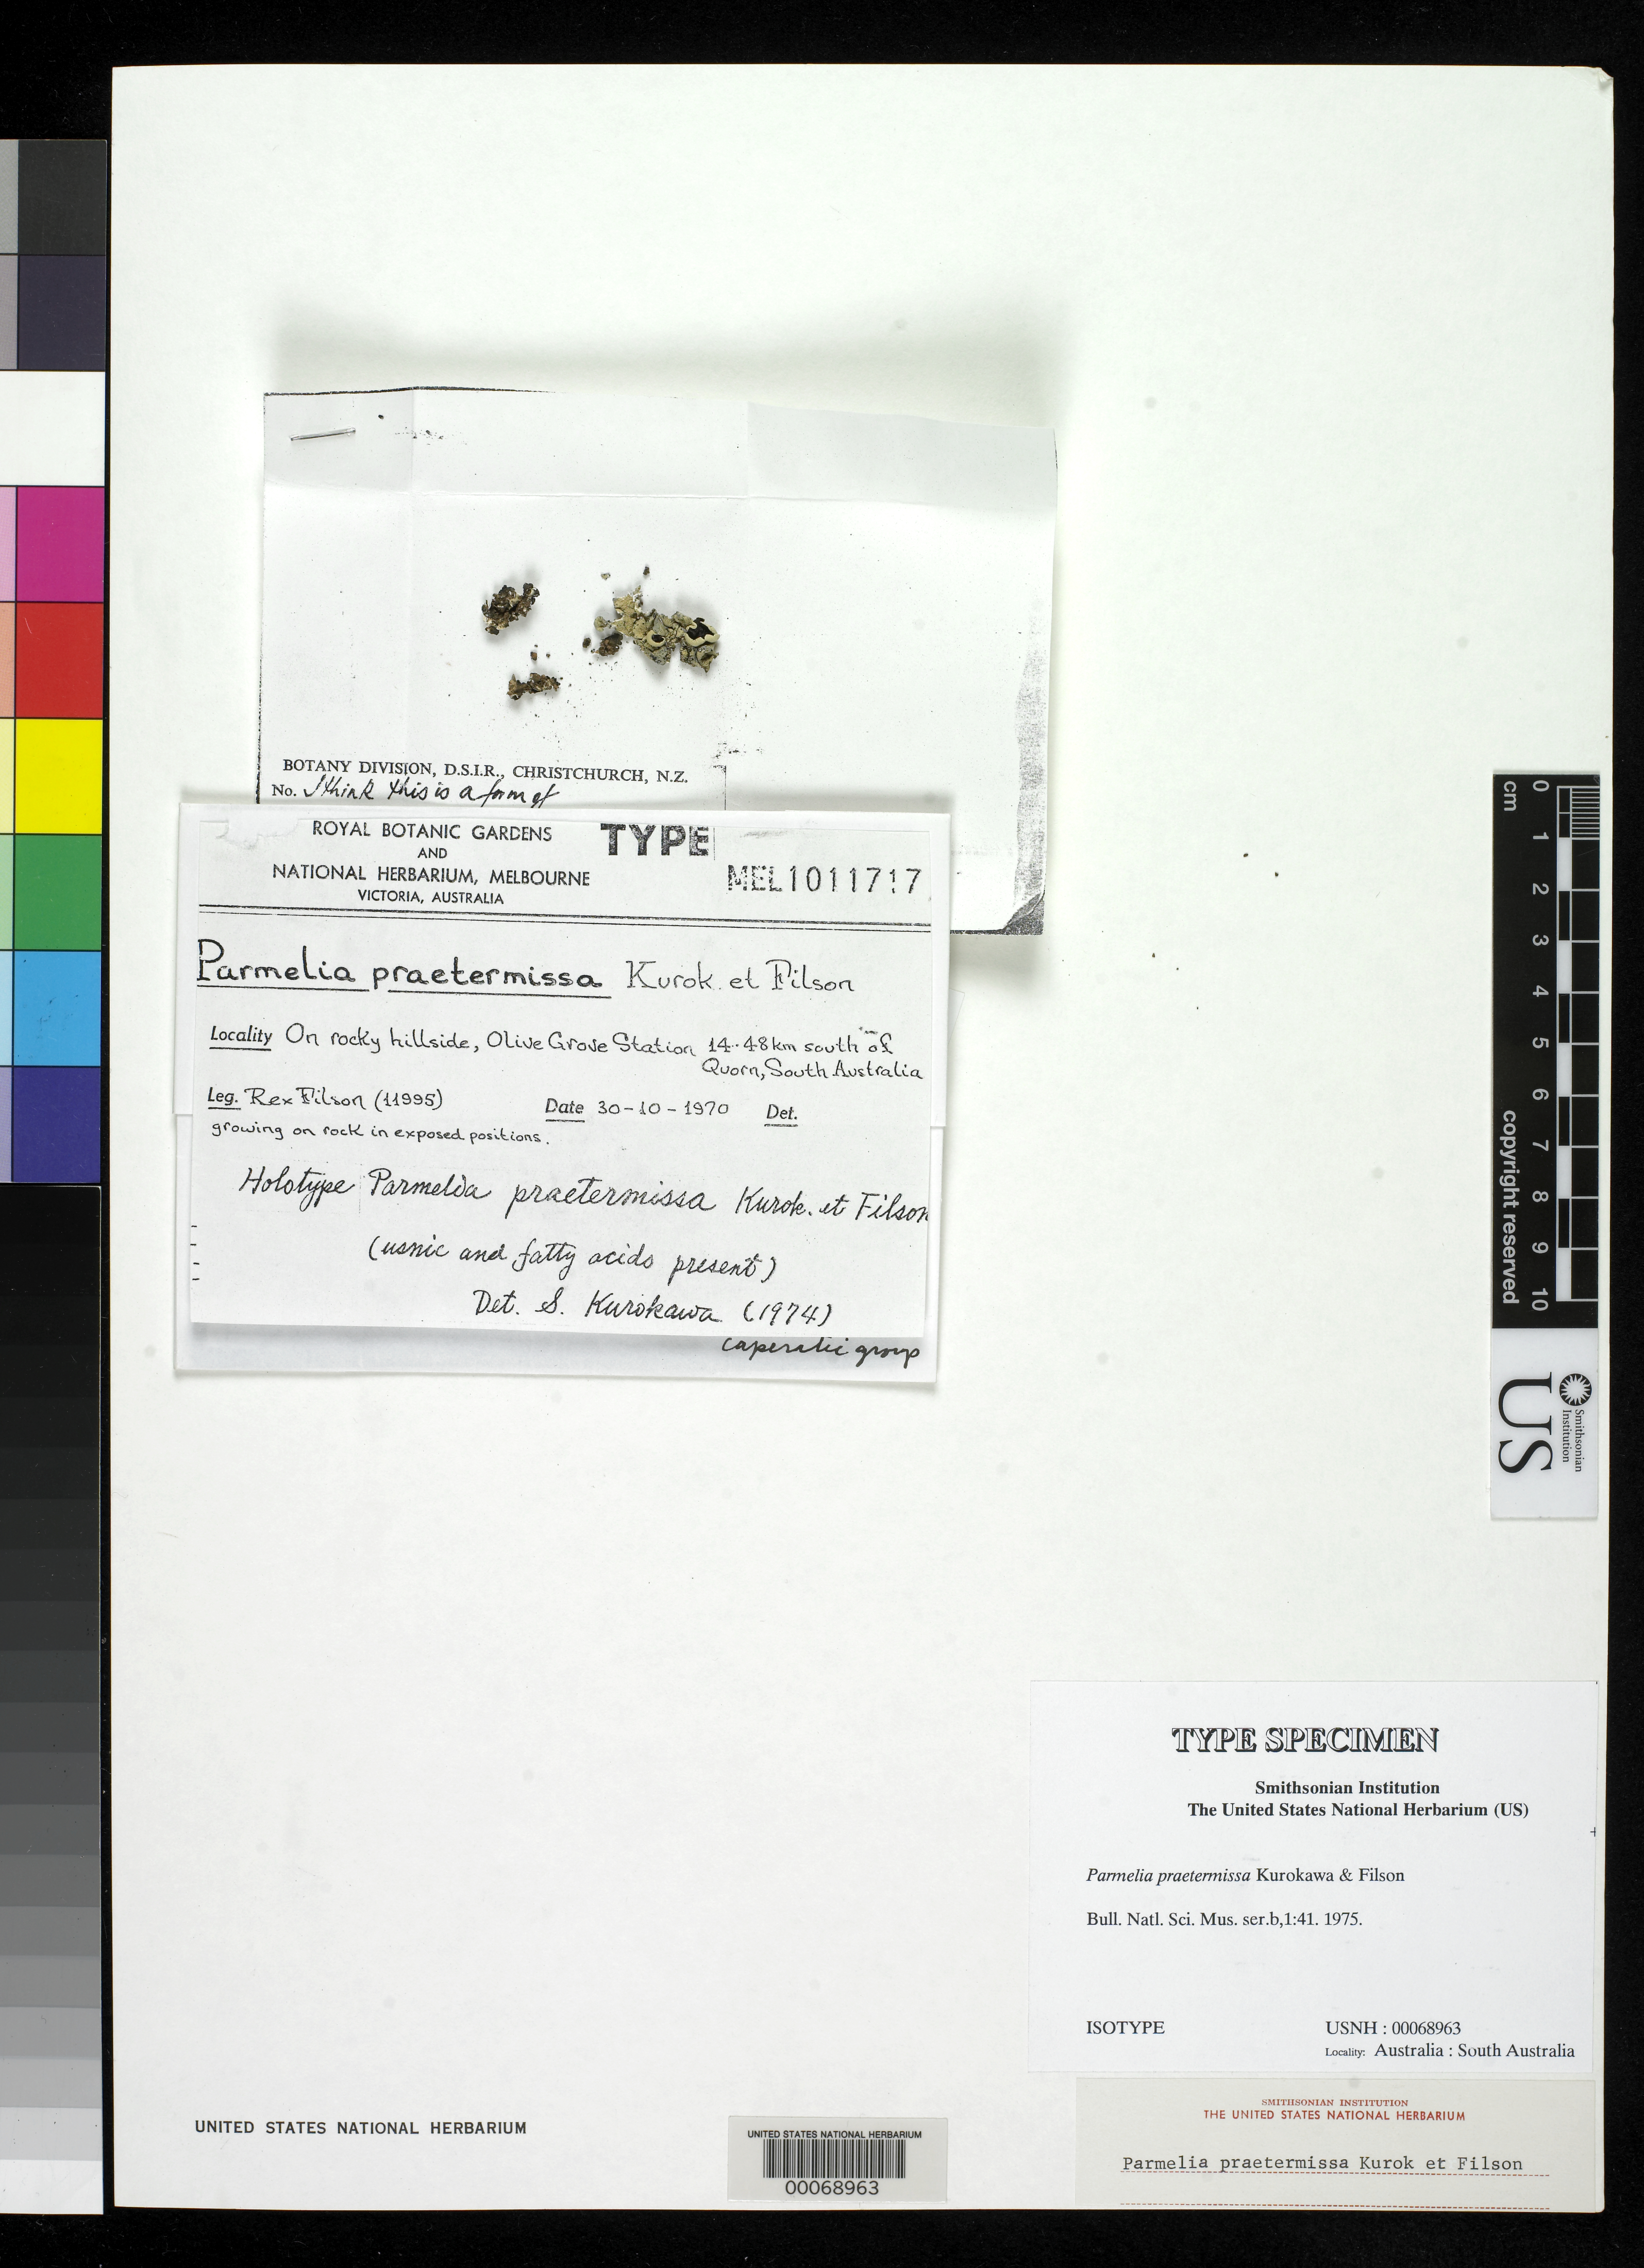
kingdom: Fungi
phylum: Ascomycota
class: Lecanoromycetes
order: Lecanorales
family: Parmeliaceae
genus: Parmelia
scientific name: Parmelia praetermissa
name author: Kurok. & Filson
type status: Isotype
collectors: R. Filson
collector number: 11995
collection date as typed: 30 Oct 1970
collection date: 1970-10-30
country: Australia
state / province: South Australia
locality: Olive Grove Station, 14. 48 km S of Quorn.